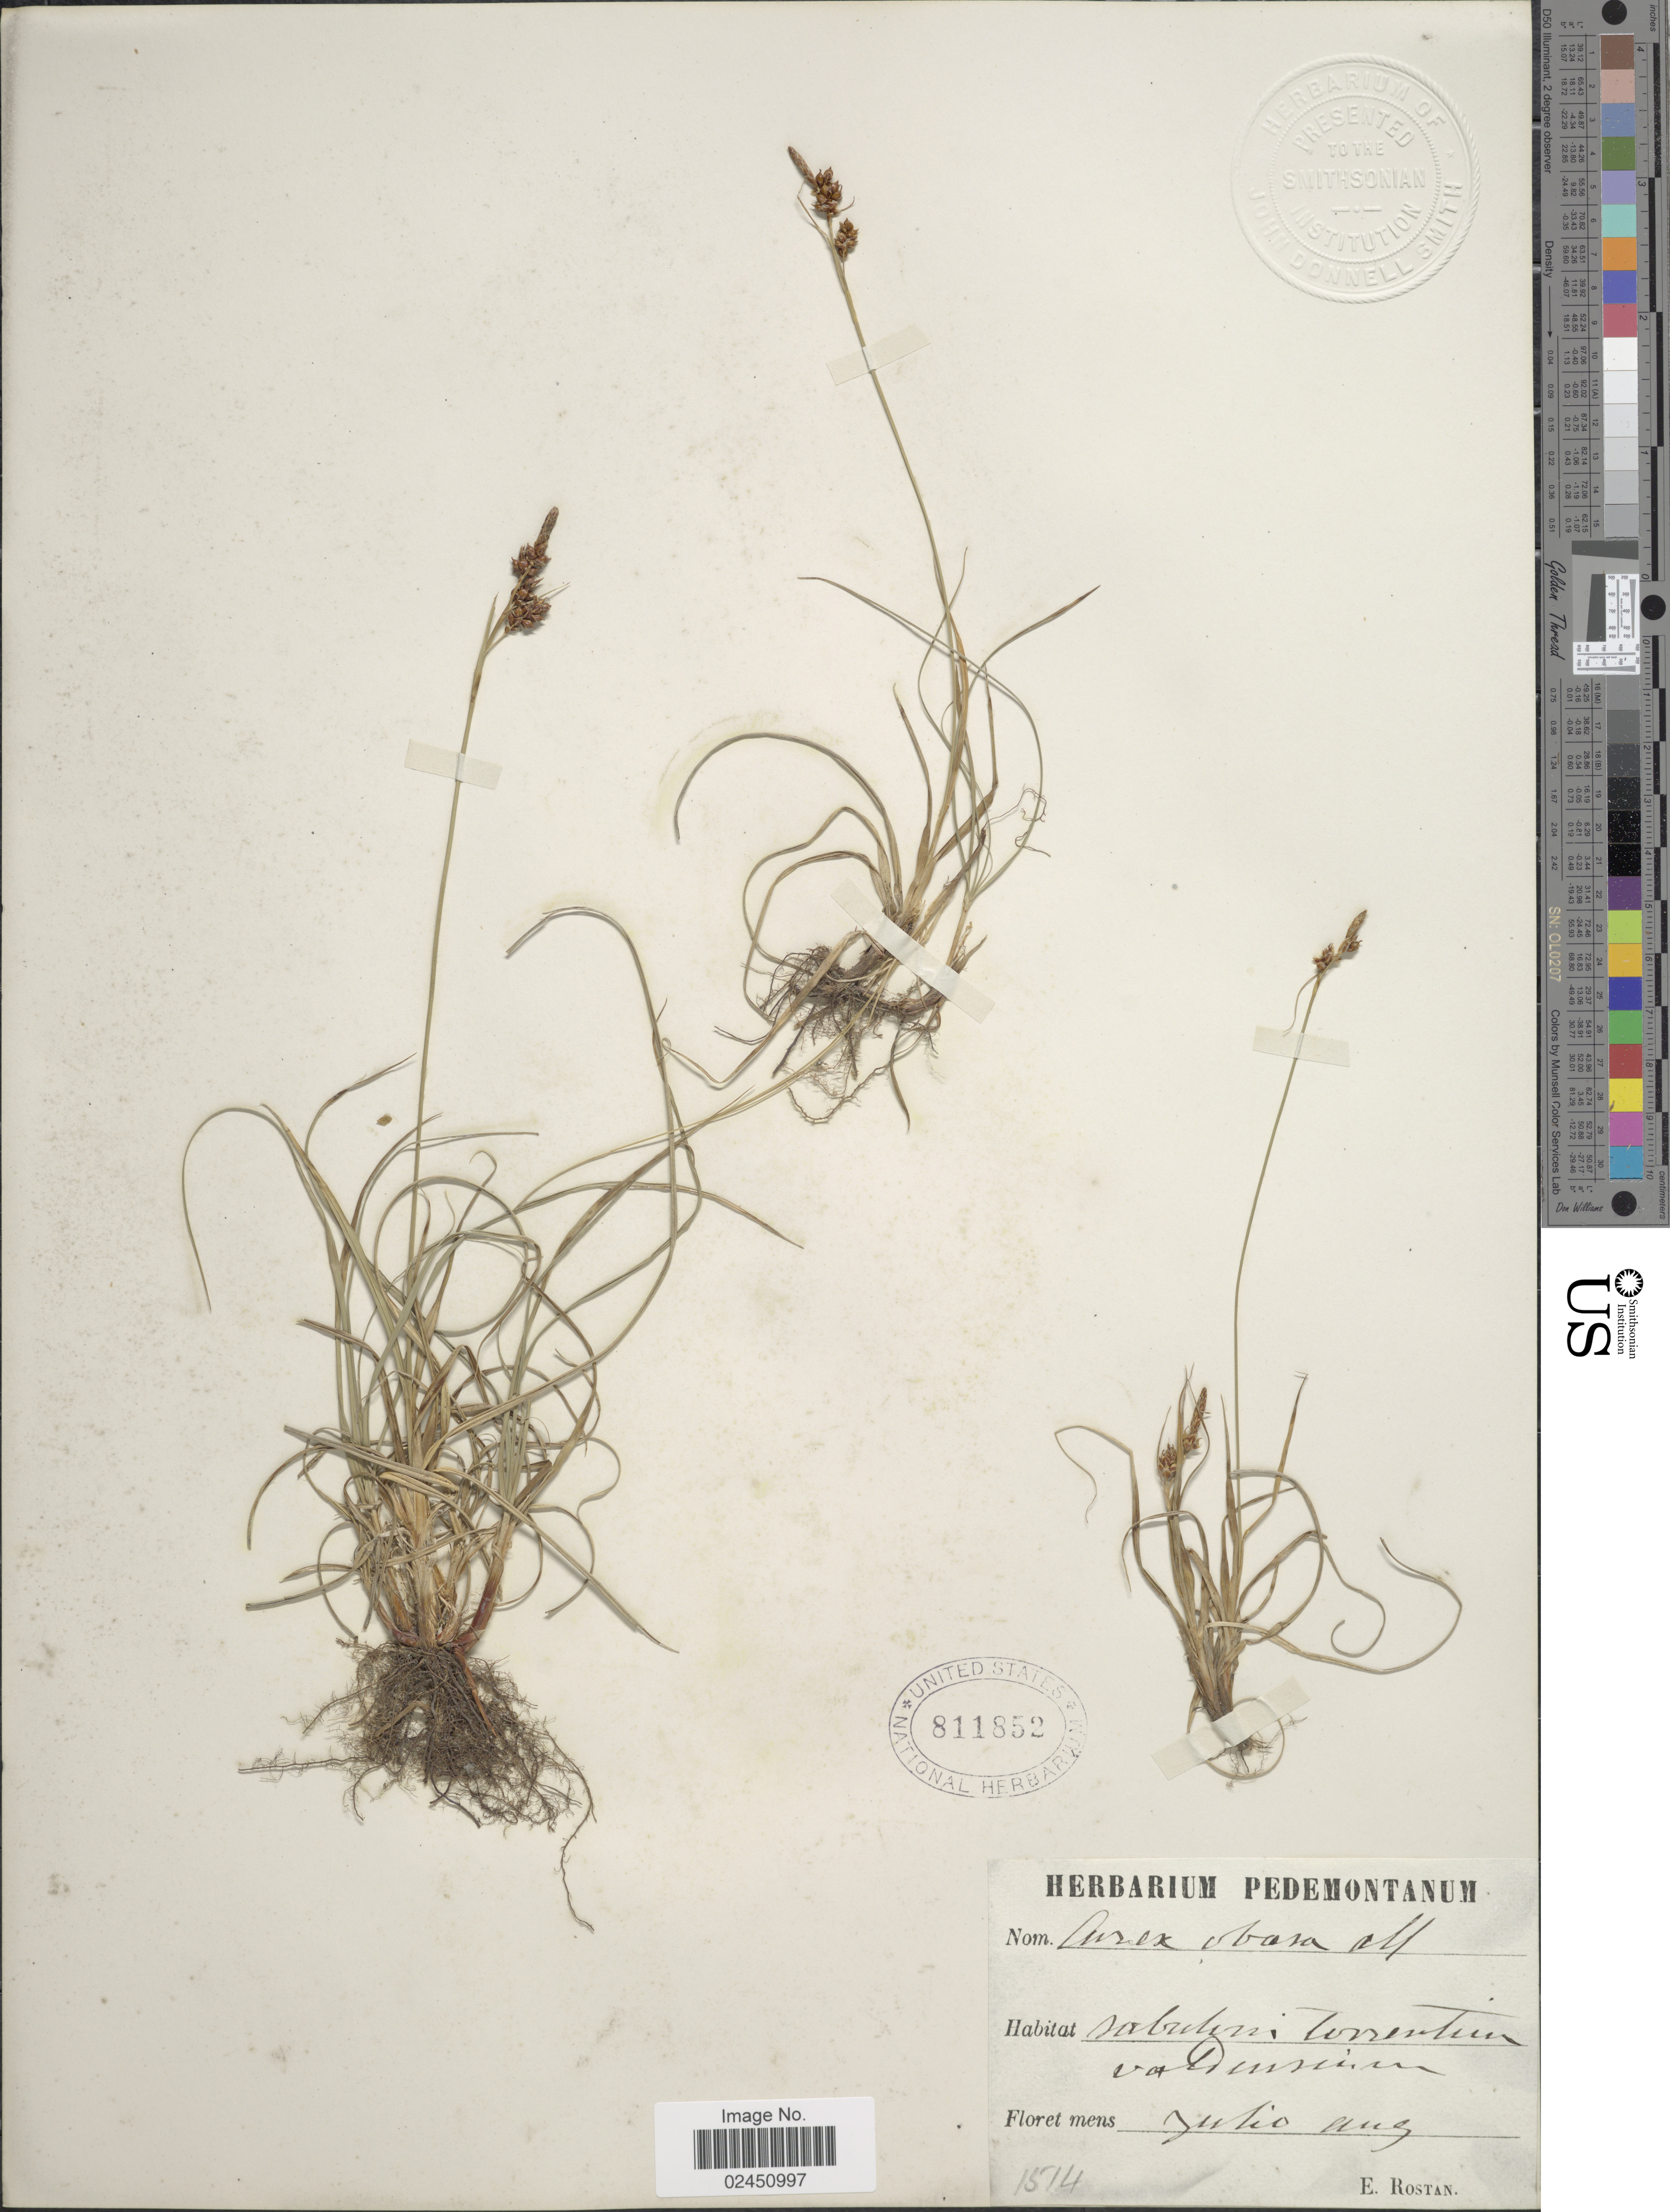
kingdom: Plantae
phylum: Tracheophyta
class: Liliopsida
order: Poales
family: Cyperaceae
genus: Carex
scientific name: Carex liparocarpos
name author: Gaudin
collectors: E. Rostan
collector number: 1514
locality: Sabutin; Torrentin valdusuin [interpreted]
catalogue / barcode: US 811852